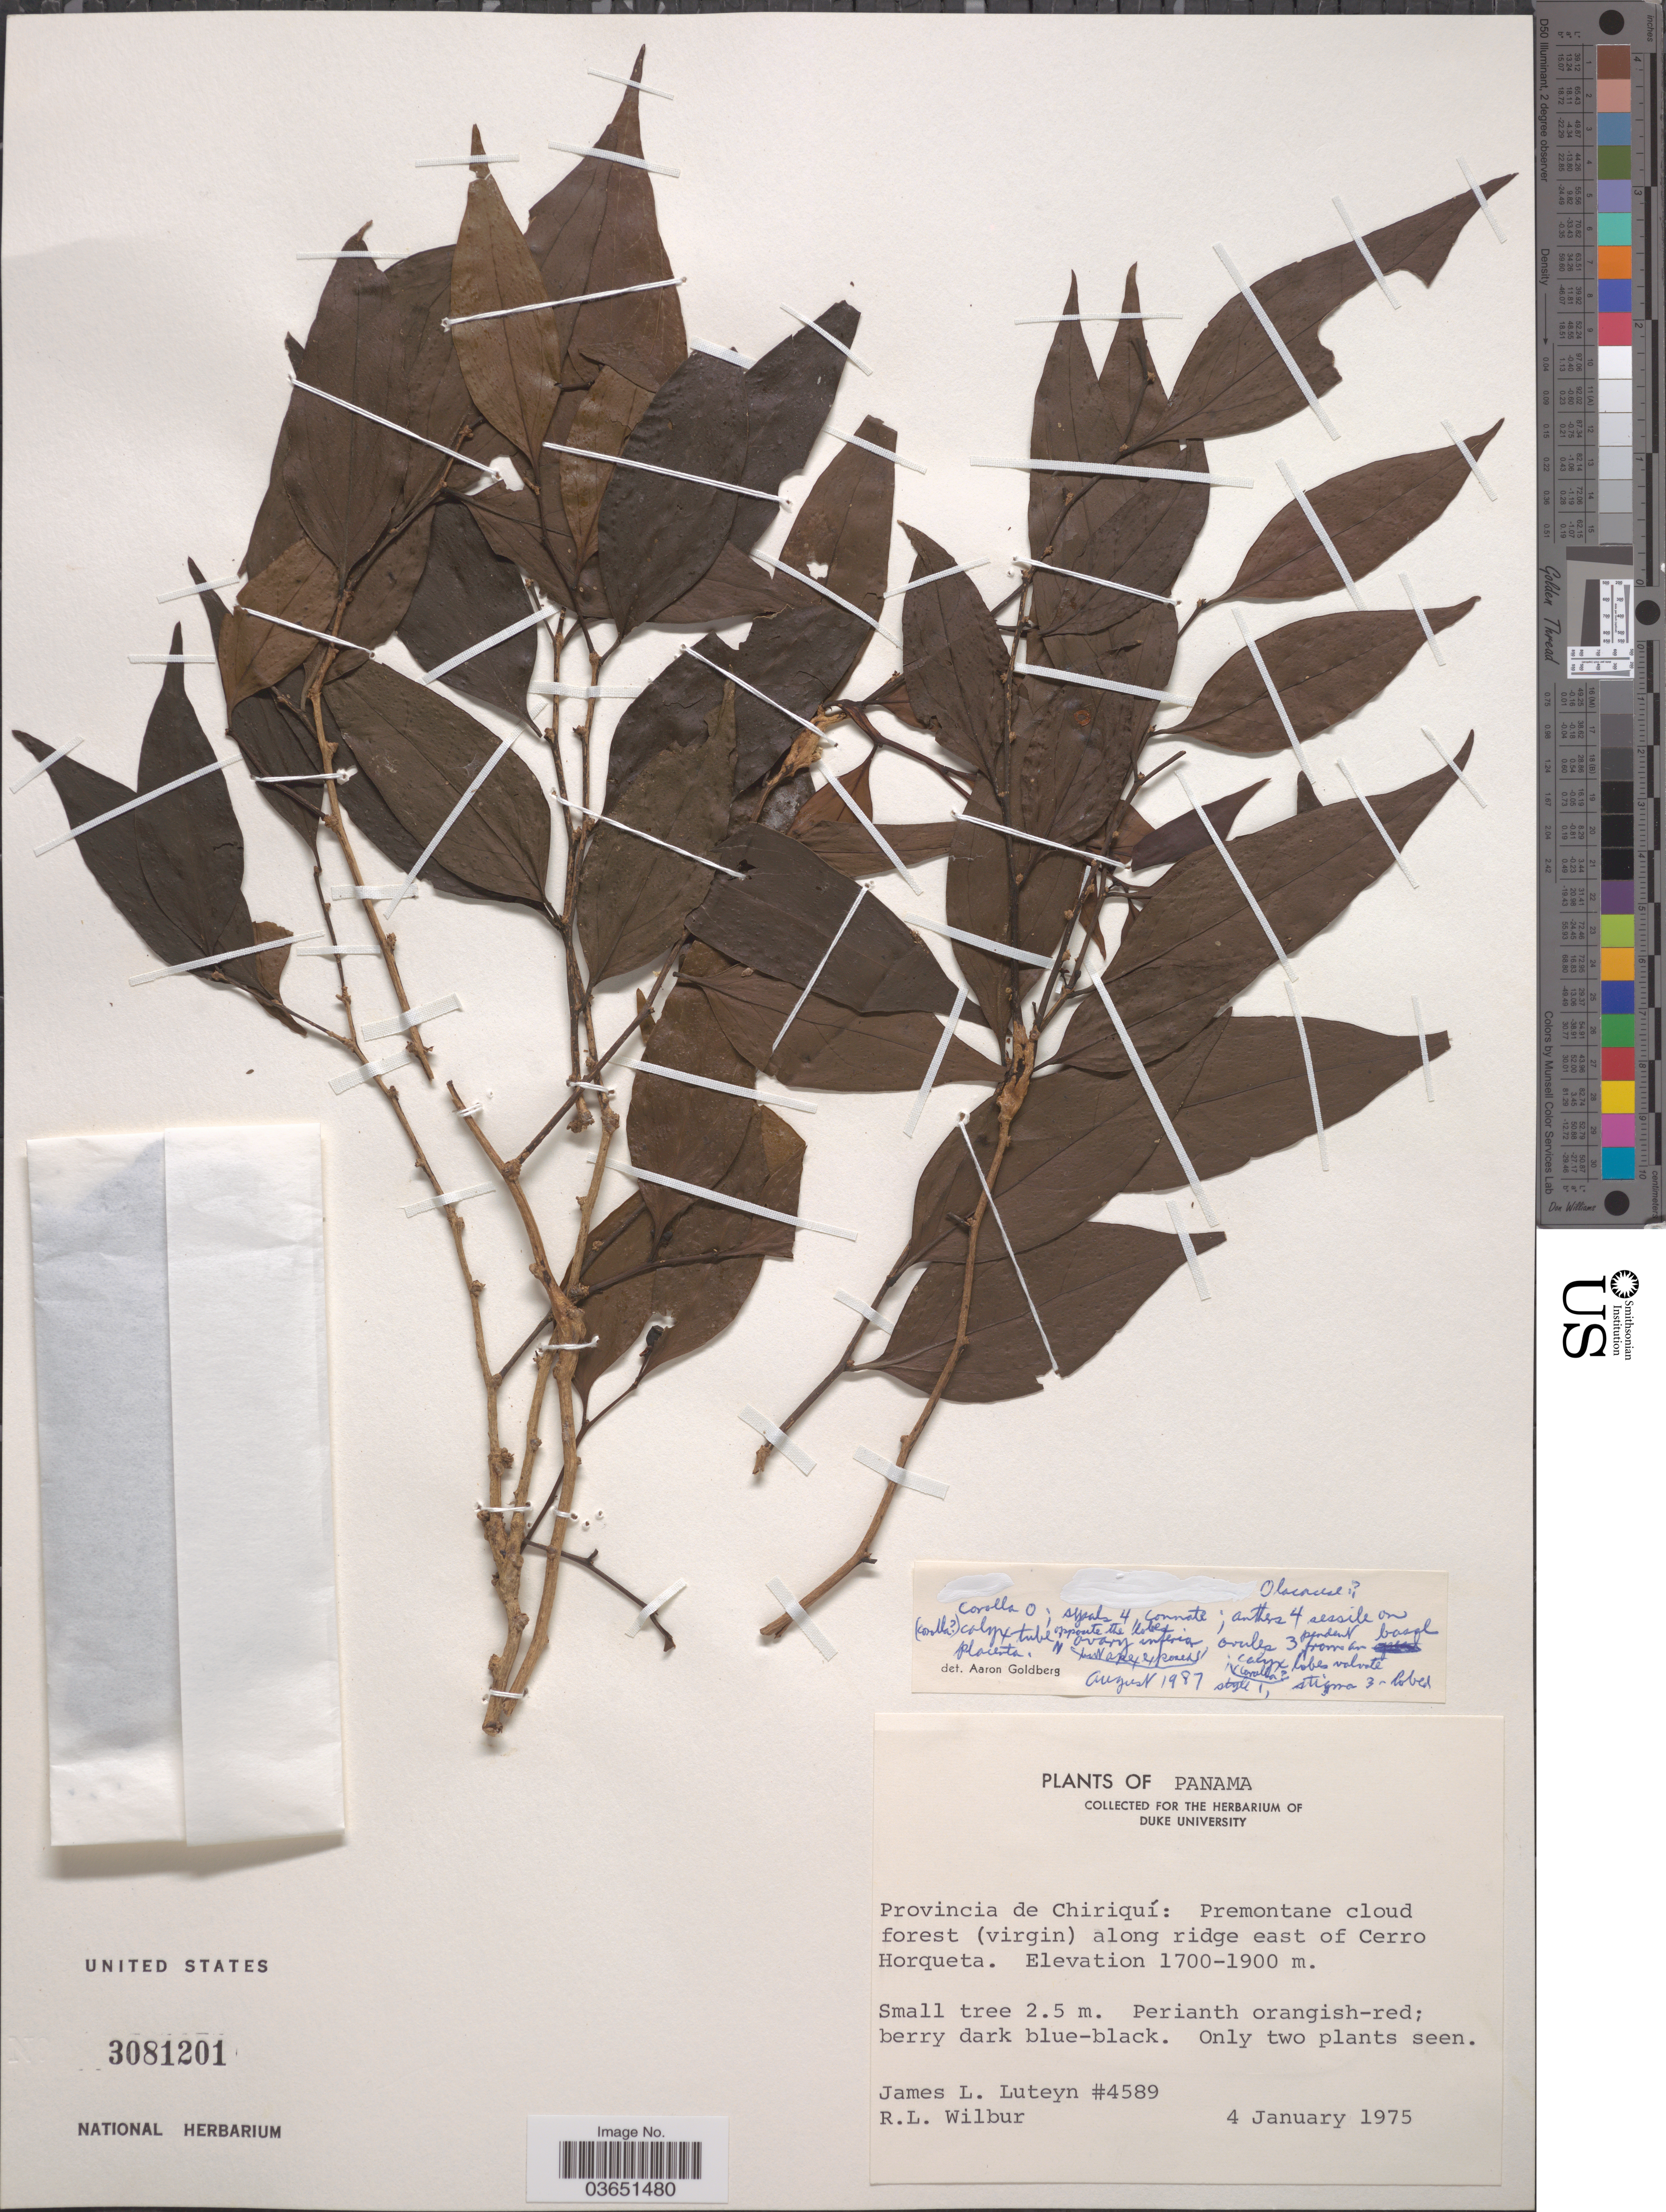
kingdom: Plantae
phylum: Tracheophyta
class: Magnoliopsida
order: Santalales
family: Olacaceae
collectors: J. L. Luteyn & R. L. Wilbur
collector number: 4589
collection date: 1975-01-04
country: Panama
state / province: Chiriqui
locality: Premontane cloud forest (virgin) along ridge east of Cerro Horqueta.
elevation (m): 1700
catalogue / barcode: US 3081201